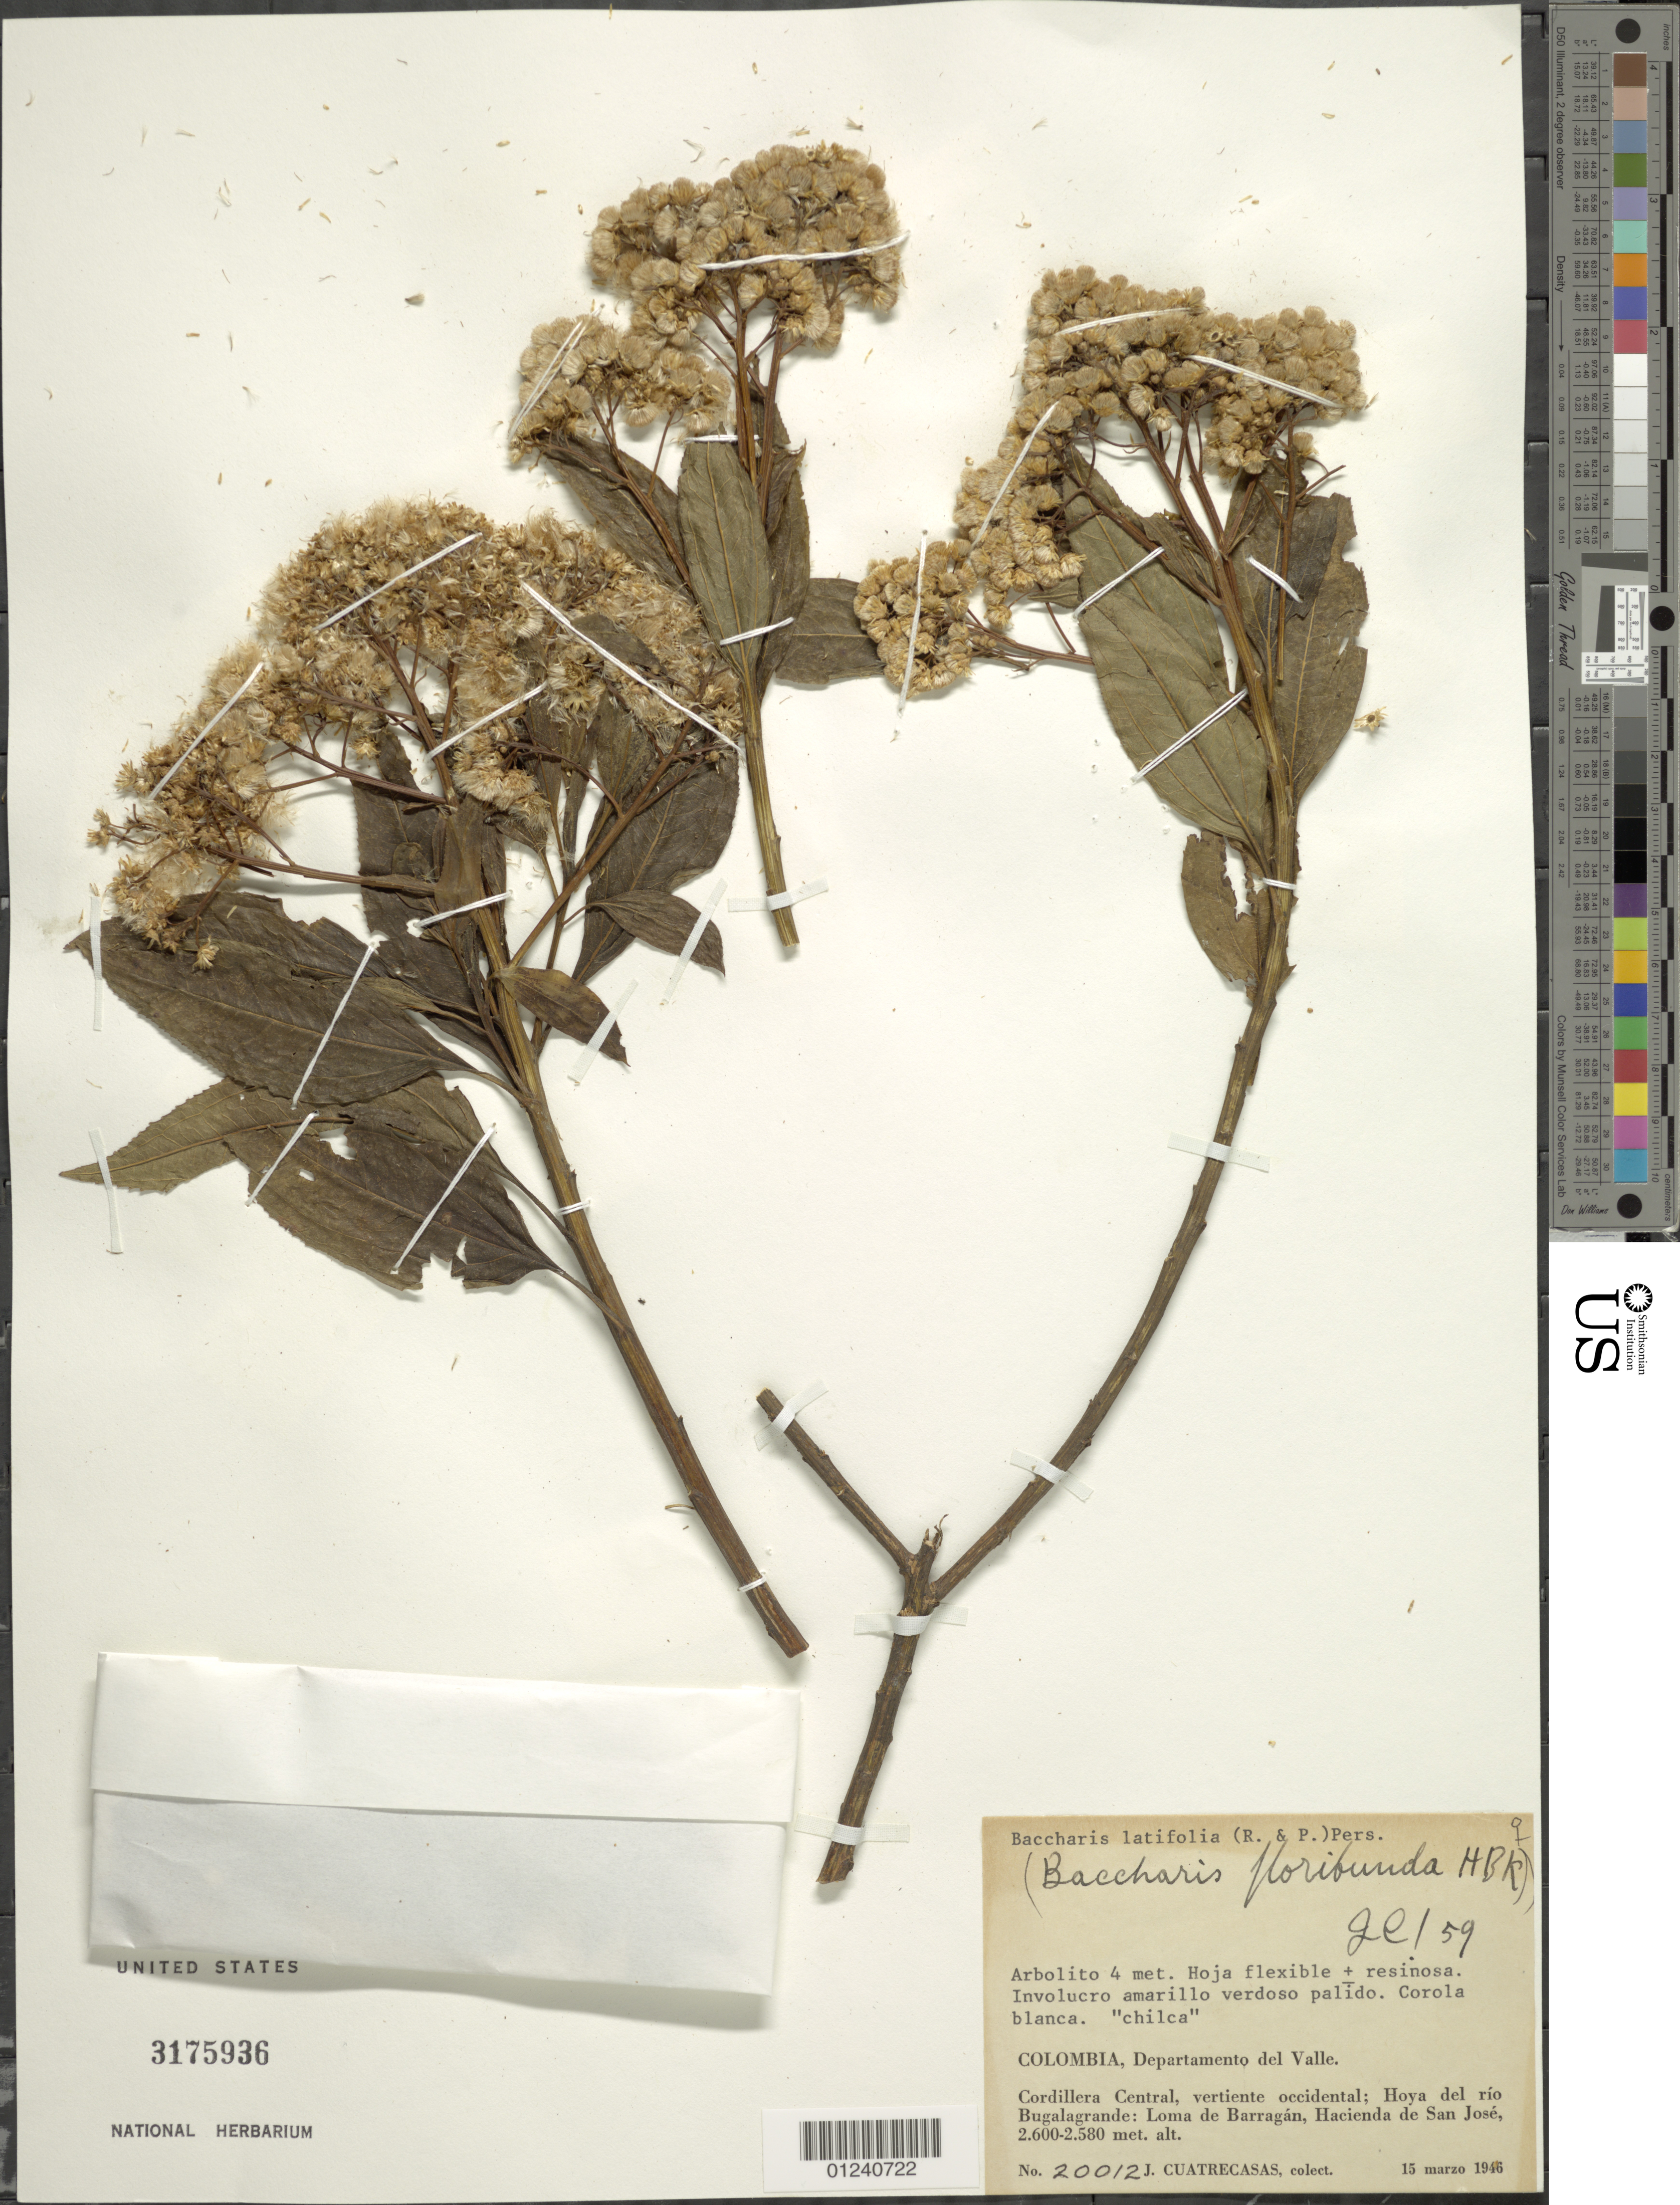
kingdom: Plantae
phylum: Tracheophyta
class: Magnoliopsida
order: Asterales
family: Asteraceae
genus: Baccharis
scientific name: Baccharis latifolia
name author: (Ruiz & Pav.) Pers.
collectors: J. Cuatrecasas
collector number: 20012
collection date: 1946-03-15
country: Colombia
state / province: Valle del Cauca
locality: Cordillera Occidental, vertiente oriental; Hoya del rio Bugalagrande: Loma de Barragan, Hacienda de San Jose.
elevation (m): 2580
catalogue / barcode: US 3175936